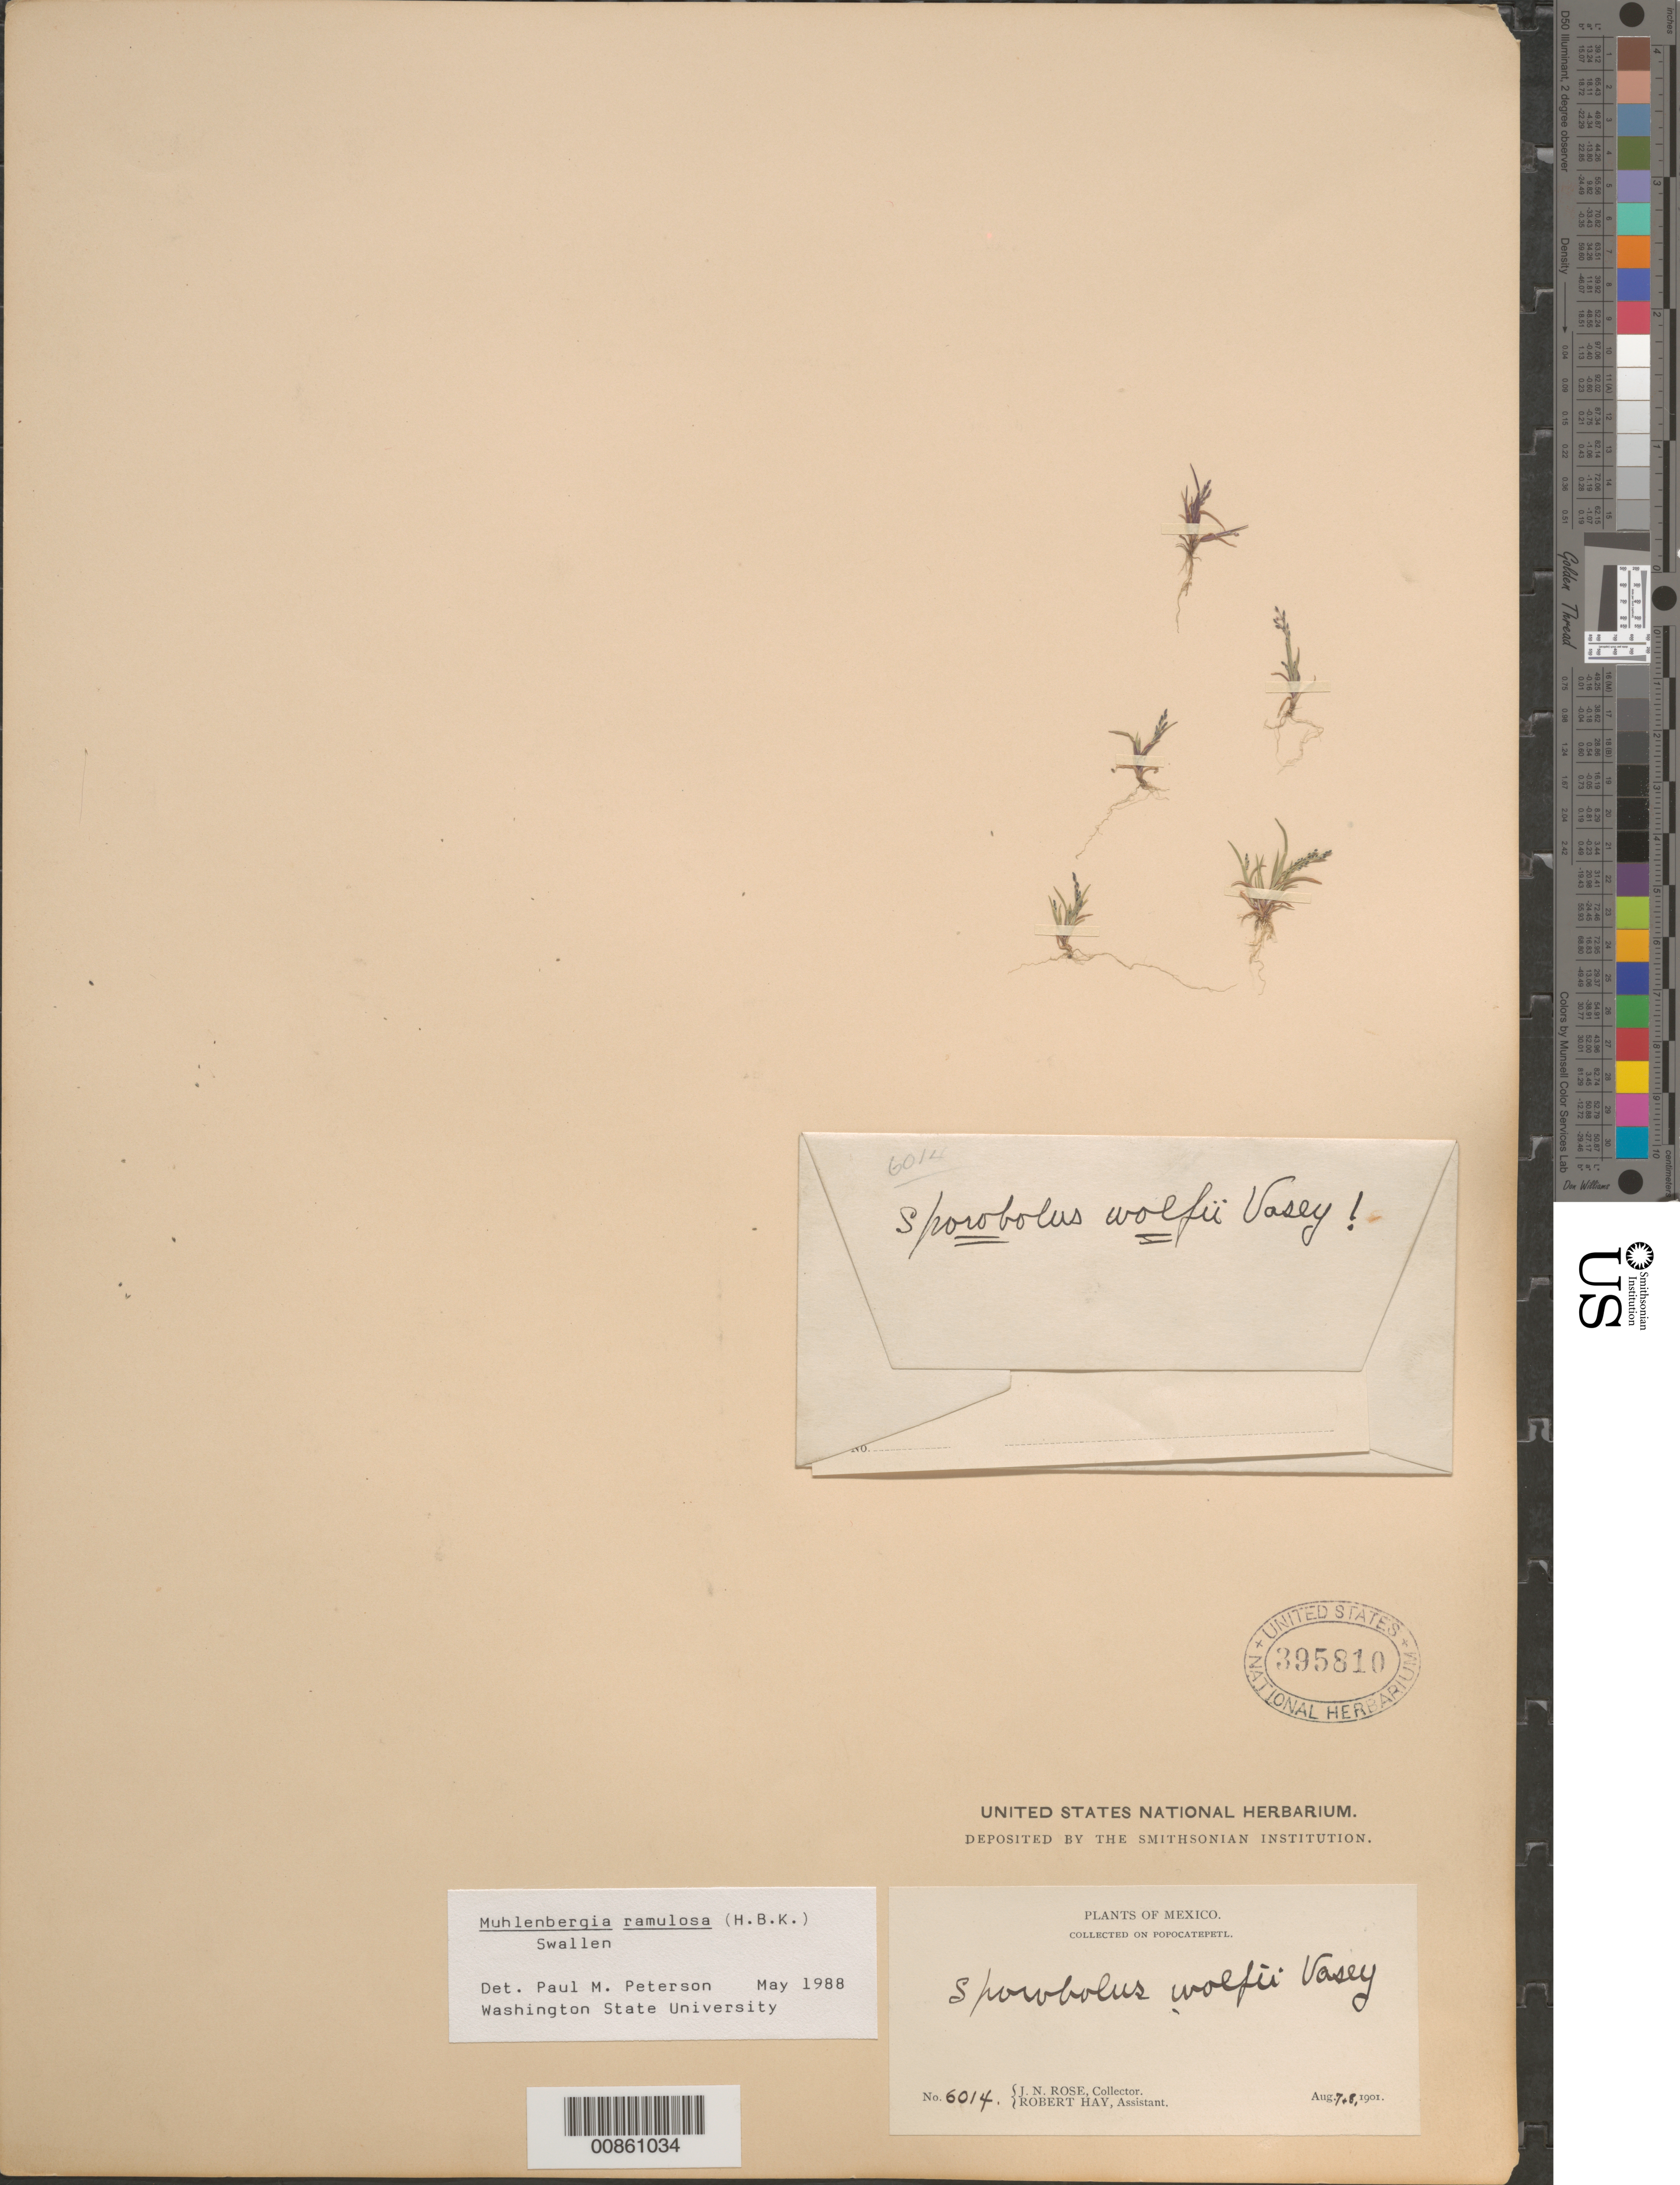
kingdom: Plantae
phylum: Tracheophyta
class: Liliopsida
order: Poales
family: Poaceae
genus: Muhlenbergia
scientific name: Muhlenbergia ramulosa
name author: (Kunth) Swallen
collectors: J. N. Rose & J. H. Painter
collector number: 6014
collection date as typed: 07 Aug 1901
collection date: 1901-08-07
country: Mexico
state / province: México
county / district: Atlautla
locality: Popocatepetl, mpio. Atlautla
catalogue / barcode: US 395810